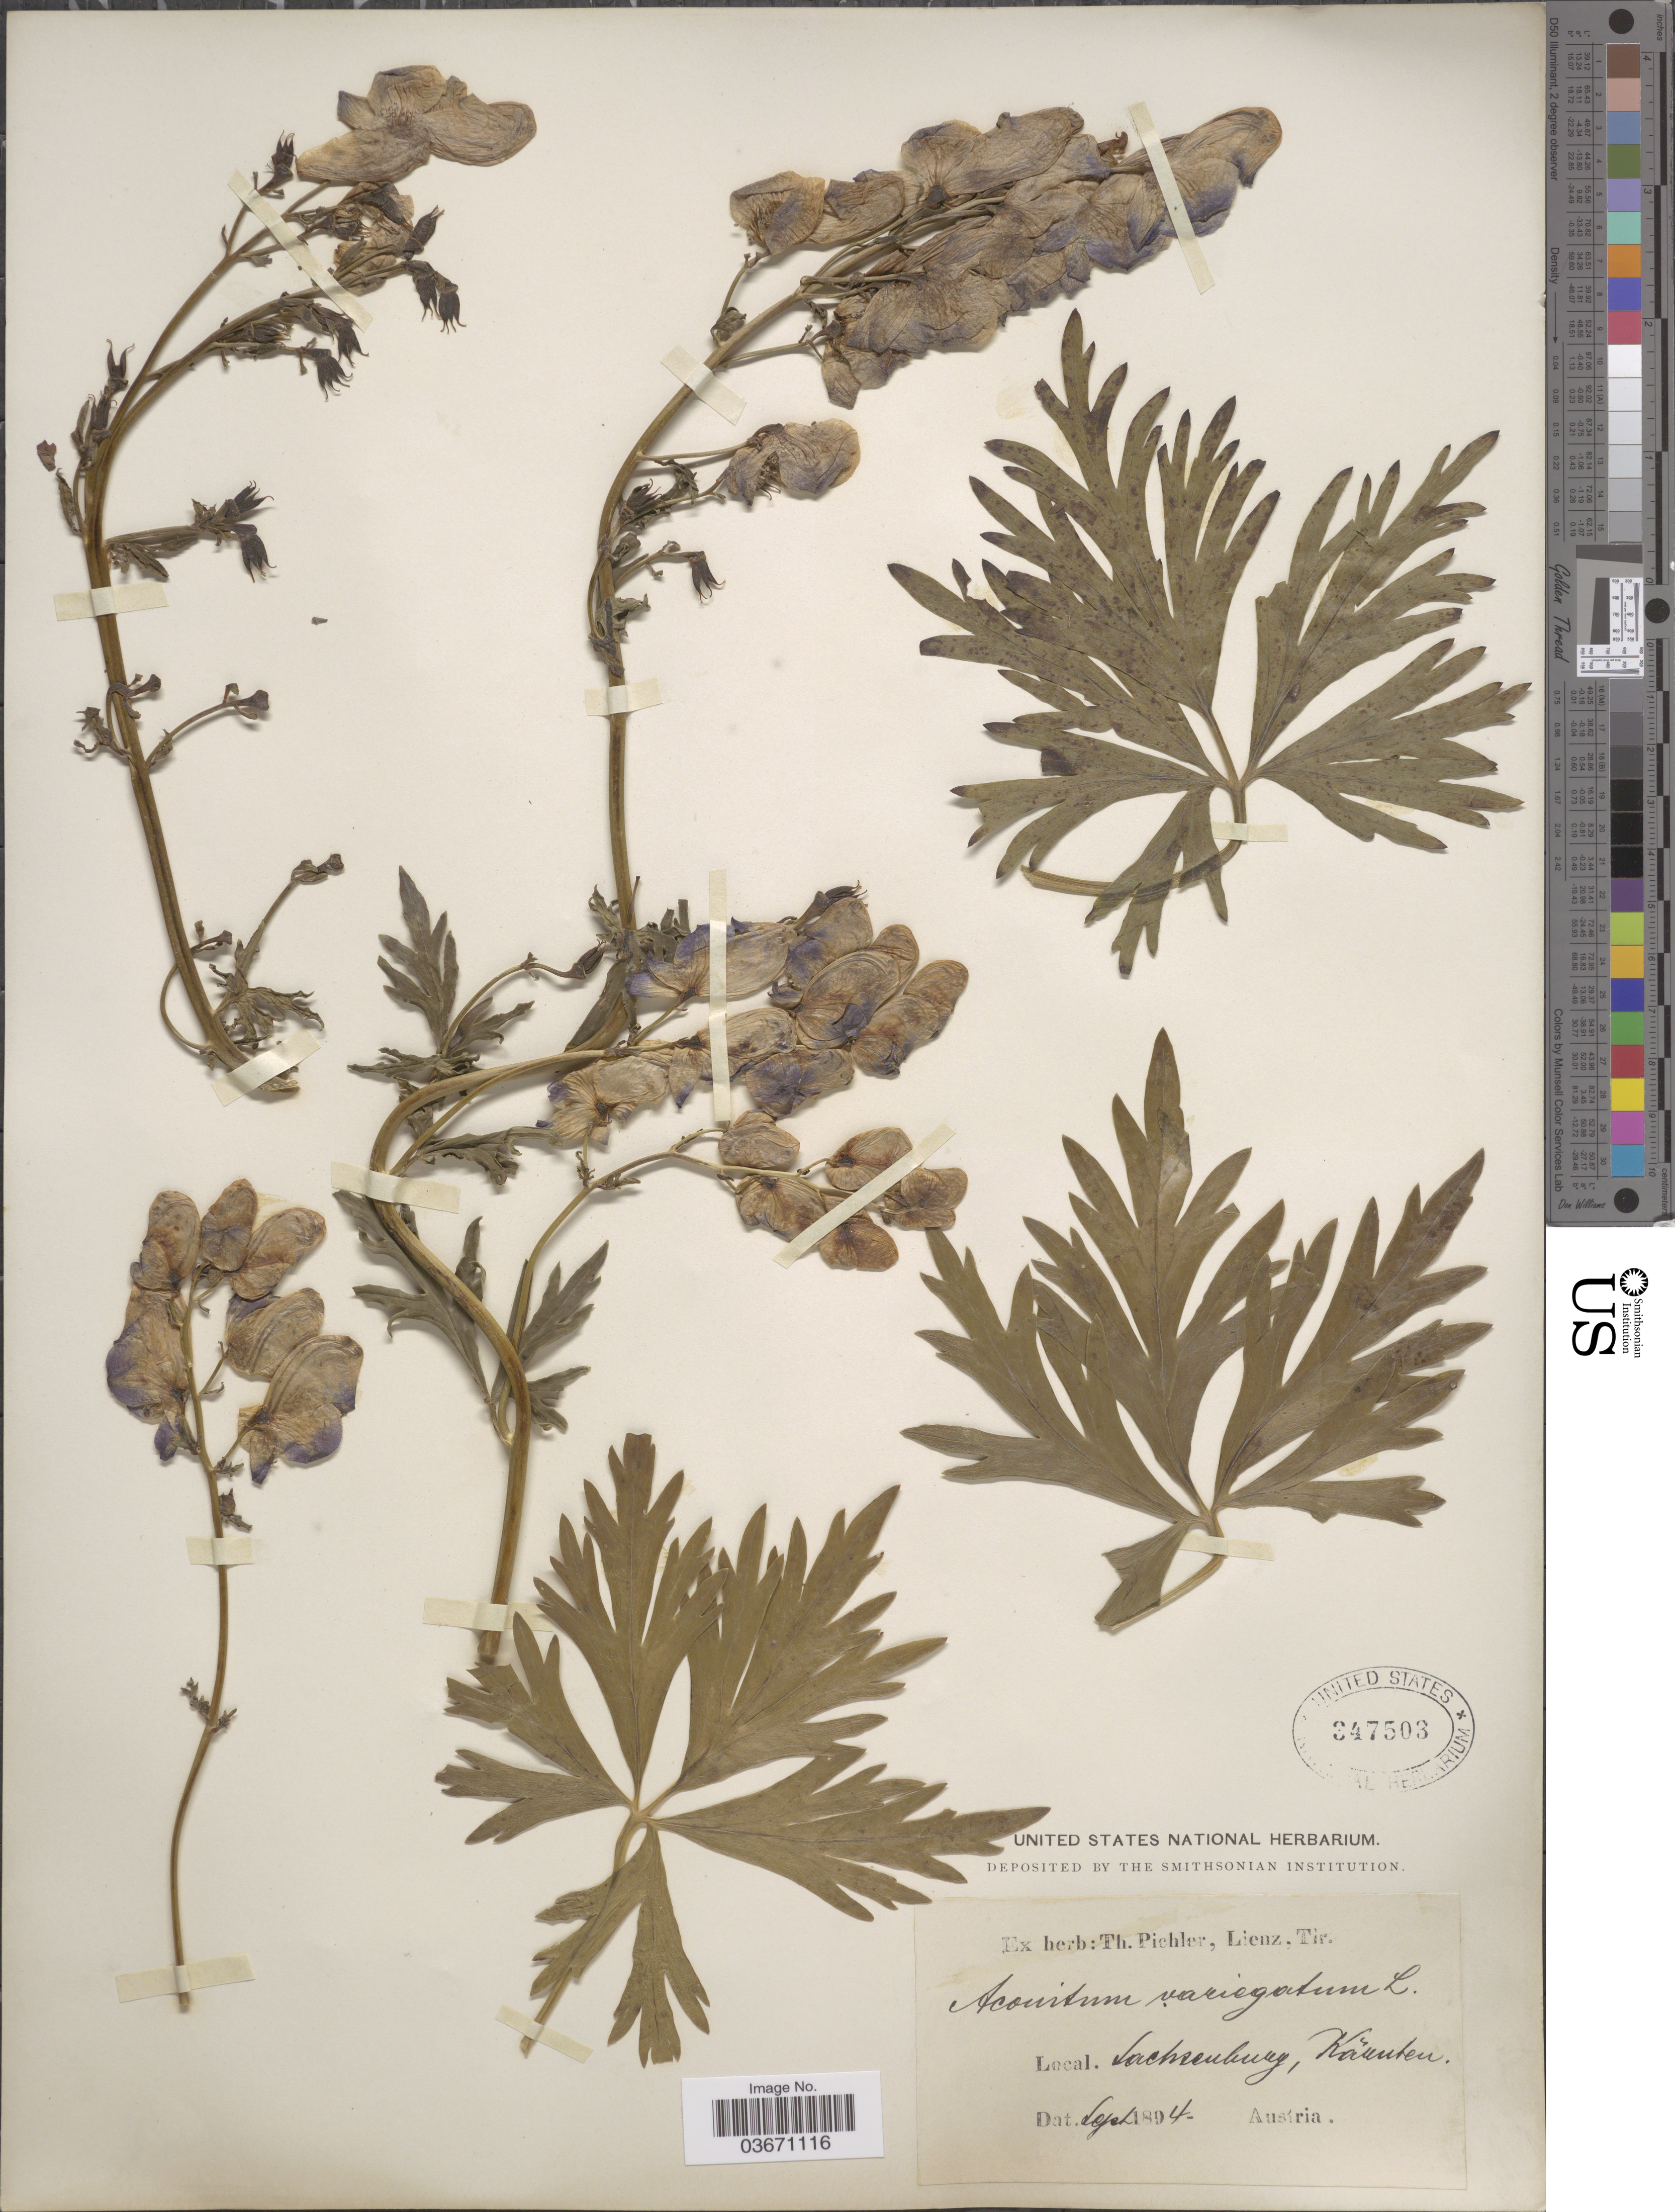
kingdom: Plantae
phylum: Tracheophyta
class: Magnoliopsida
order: Ranunculales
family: Ranunculaceae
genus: Aconitum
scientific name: Aconitum variegatum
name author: L.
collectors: ex herb. T. Pichler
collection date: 1894-09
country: Austria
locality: Sachsenburg, Karnten.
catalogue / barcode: US 347503